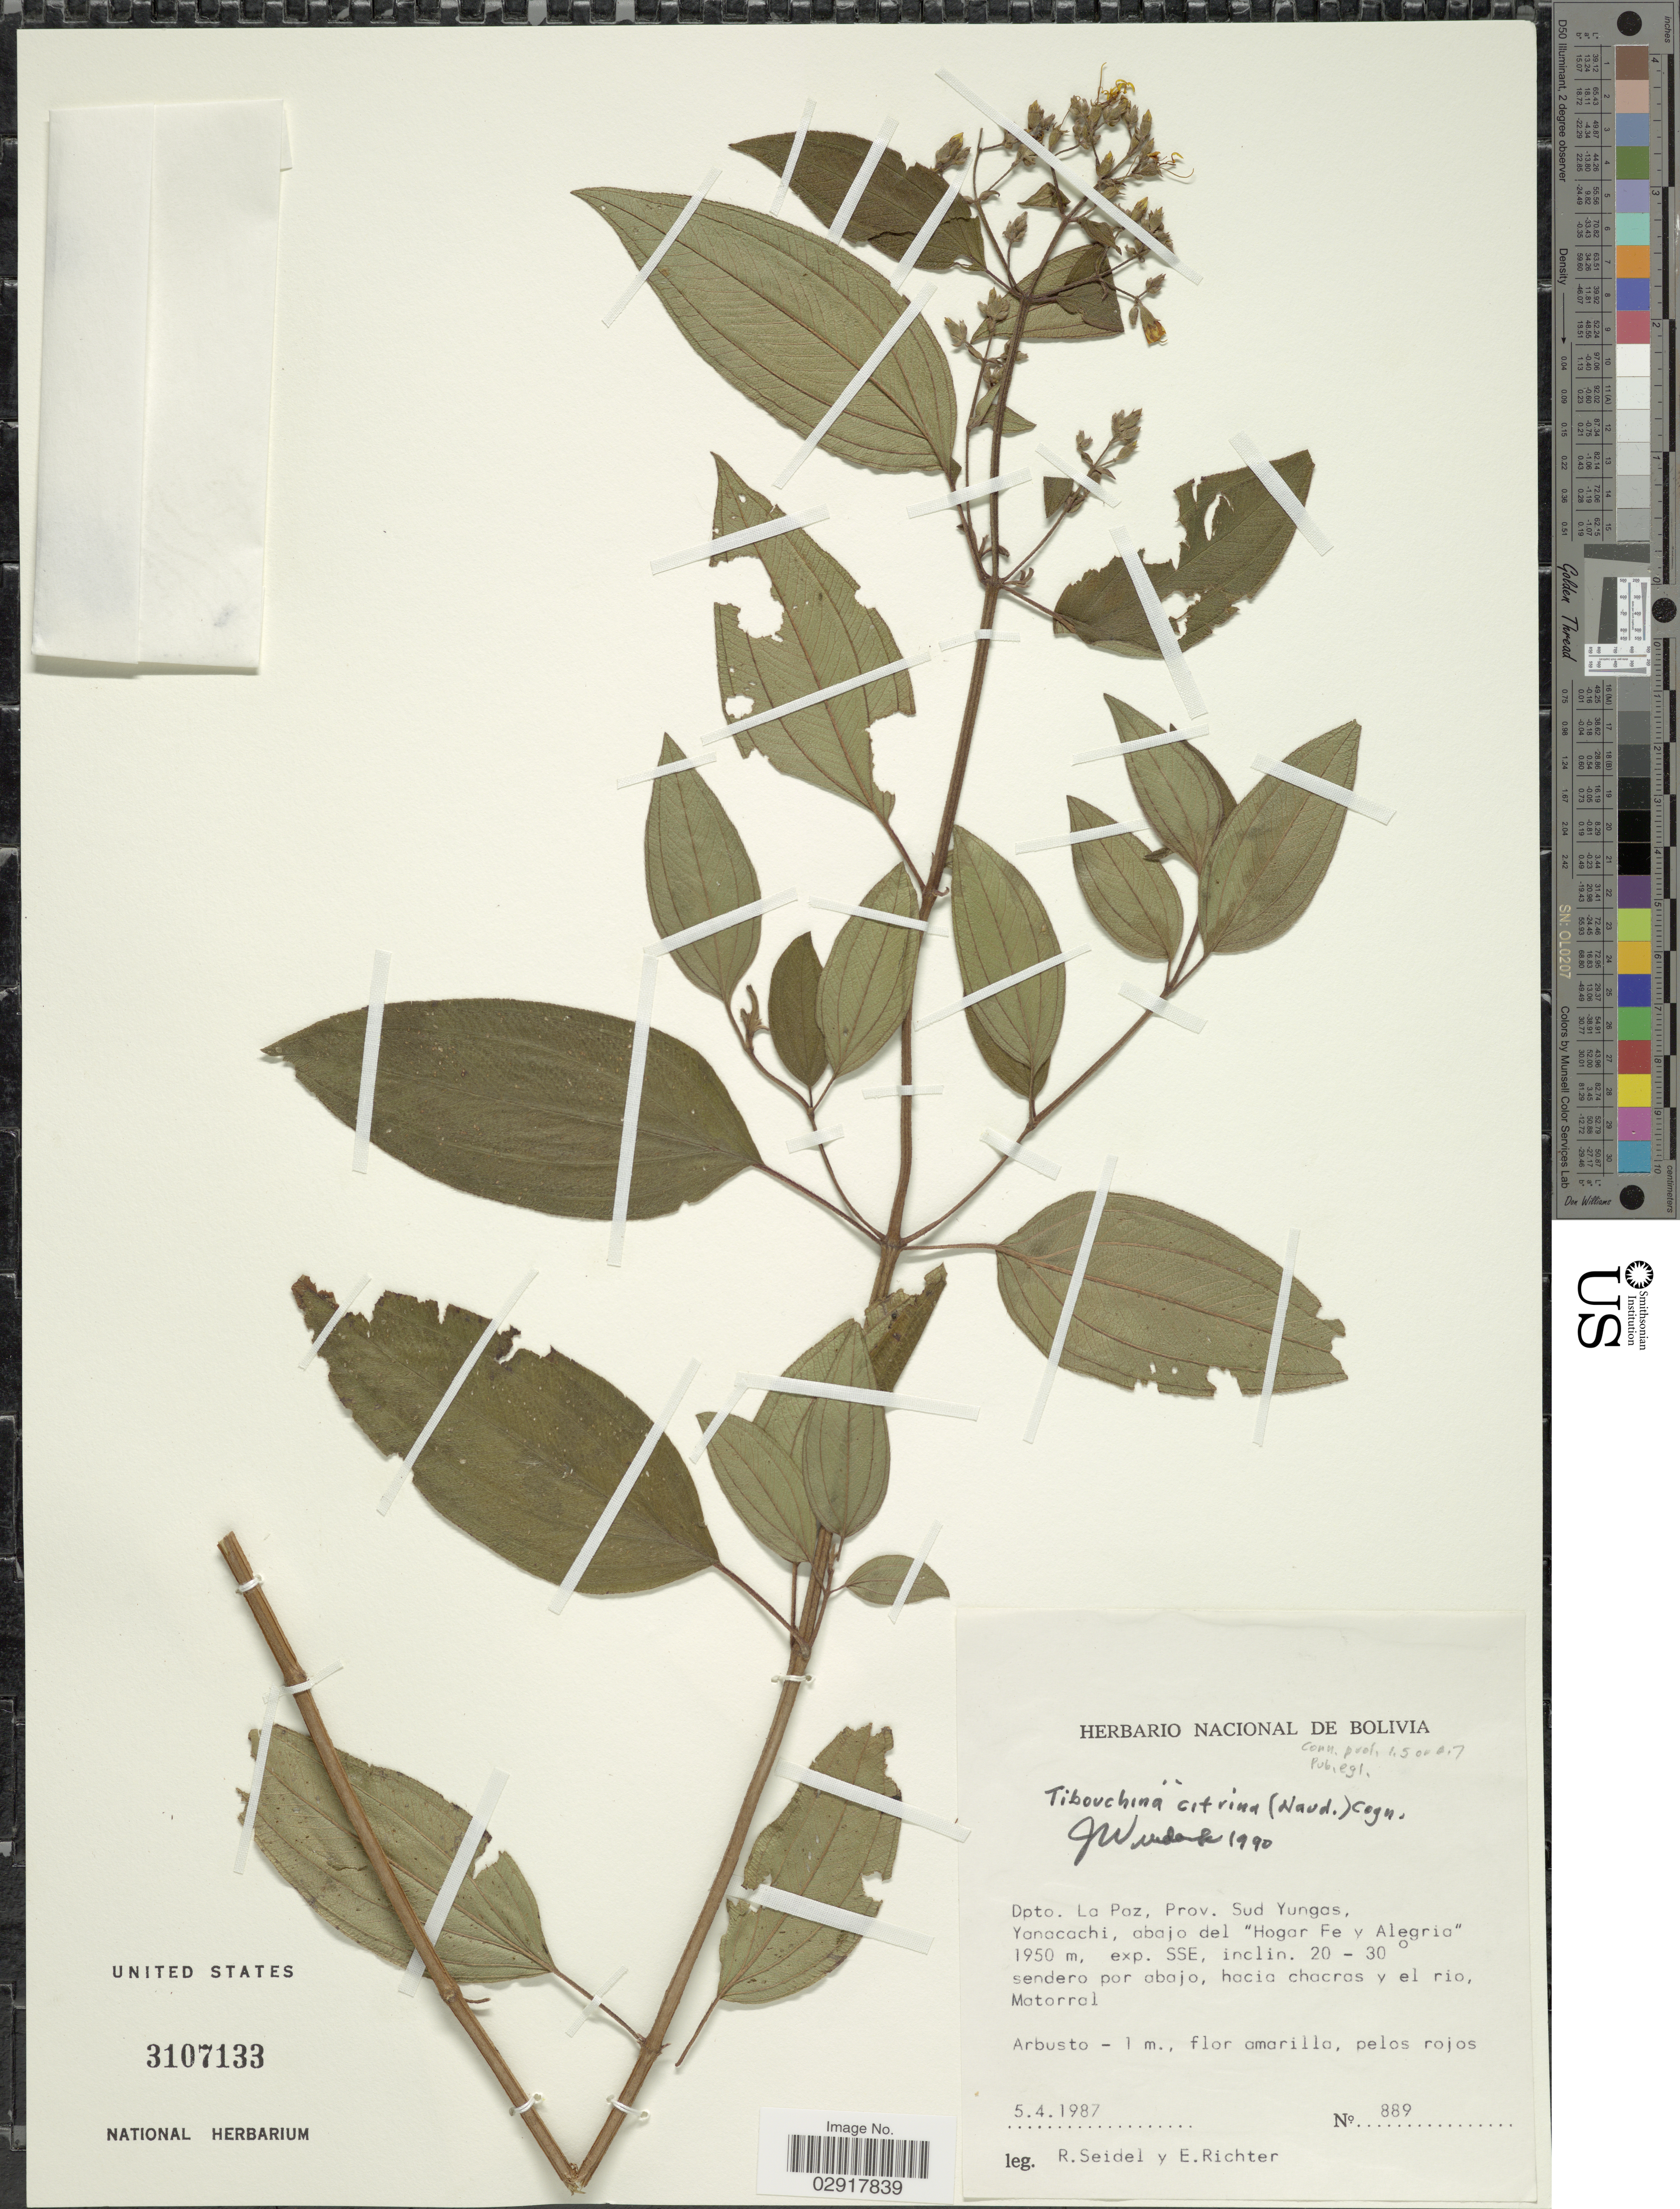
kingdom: Plantae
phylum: Tracheophyta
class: Magnoliopsida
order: Myrtales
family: Melastomataceae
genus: Chaetogastra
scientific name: Chaetogastra citrina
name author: (Naudin) P.J.F. Guim. & Michelang.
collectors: R. Seidel & E. Richter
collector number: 889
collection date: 1987-04-05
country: Bolivia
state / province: La Paz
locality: Dpto. La Paz, Prov. Sud Yungas, Yanacachi, abajo del "Hogar Fe y Alegria", exp. SSE, inclin. 20 - 30 ° sendero por abajo, hacia chacros y el rio, Matorral.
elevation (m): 1950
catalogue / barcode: US 3107133